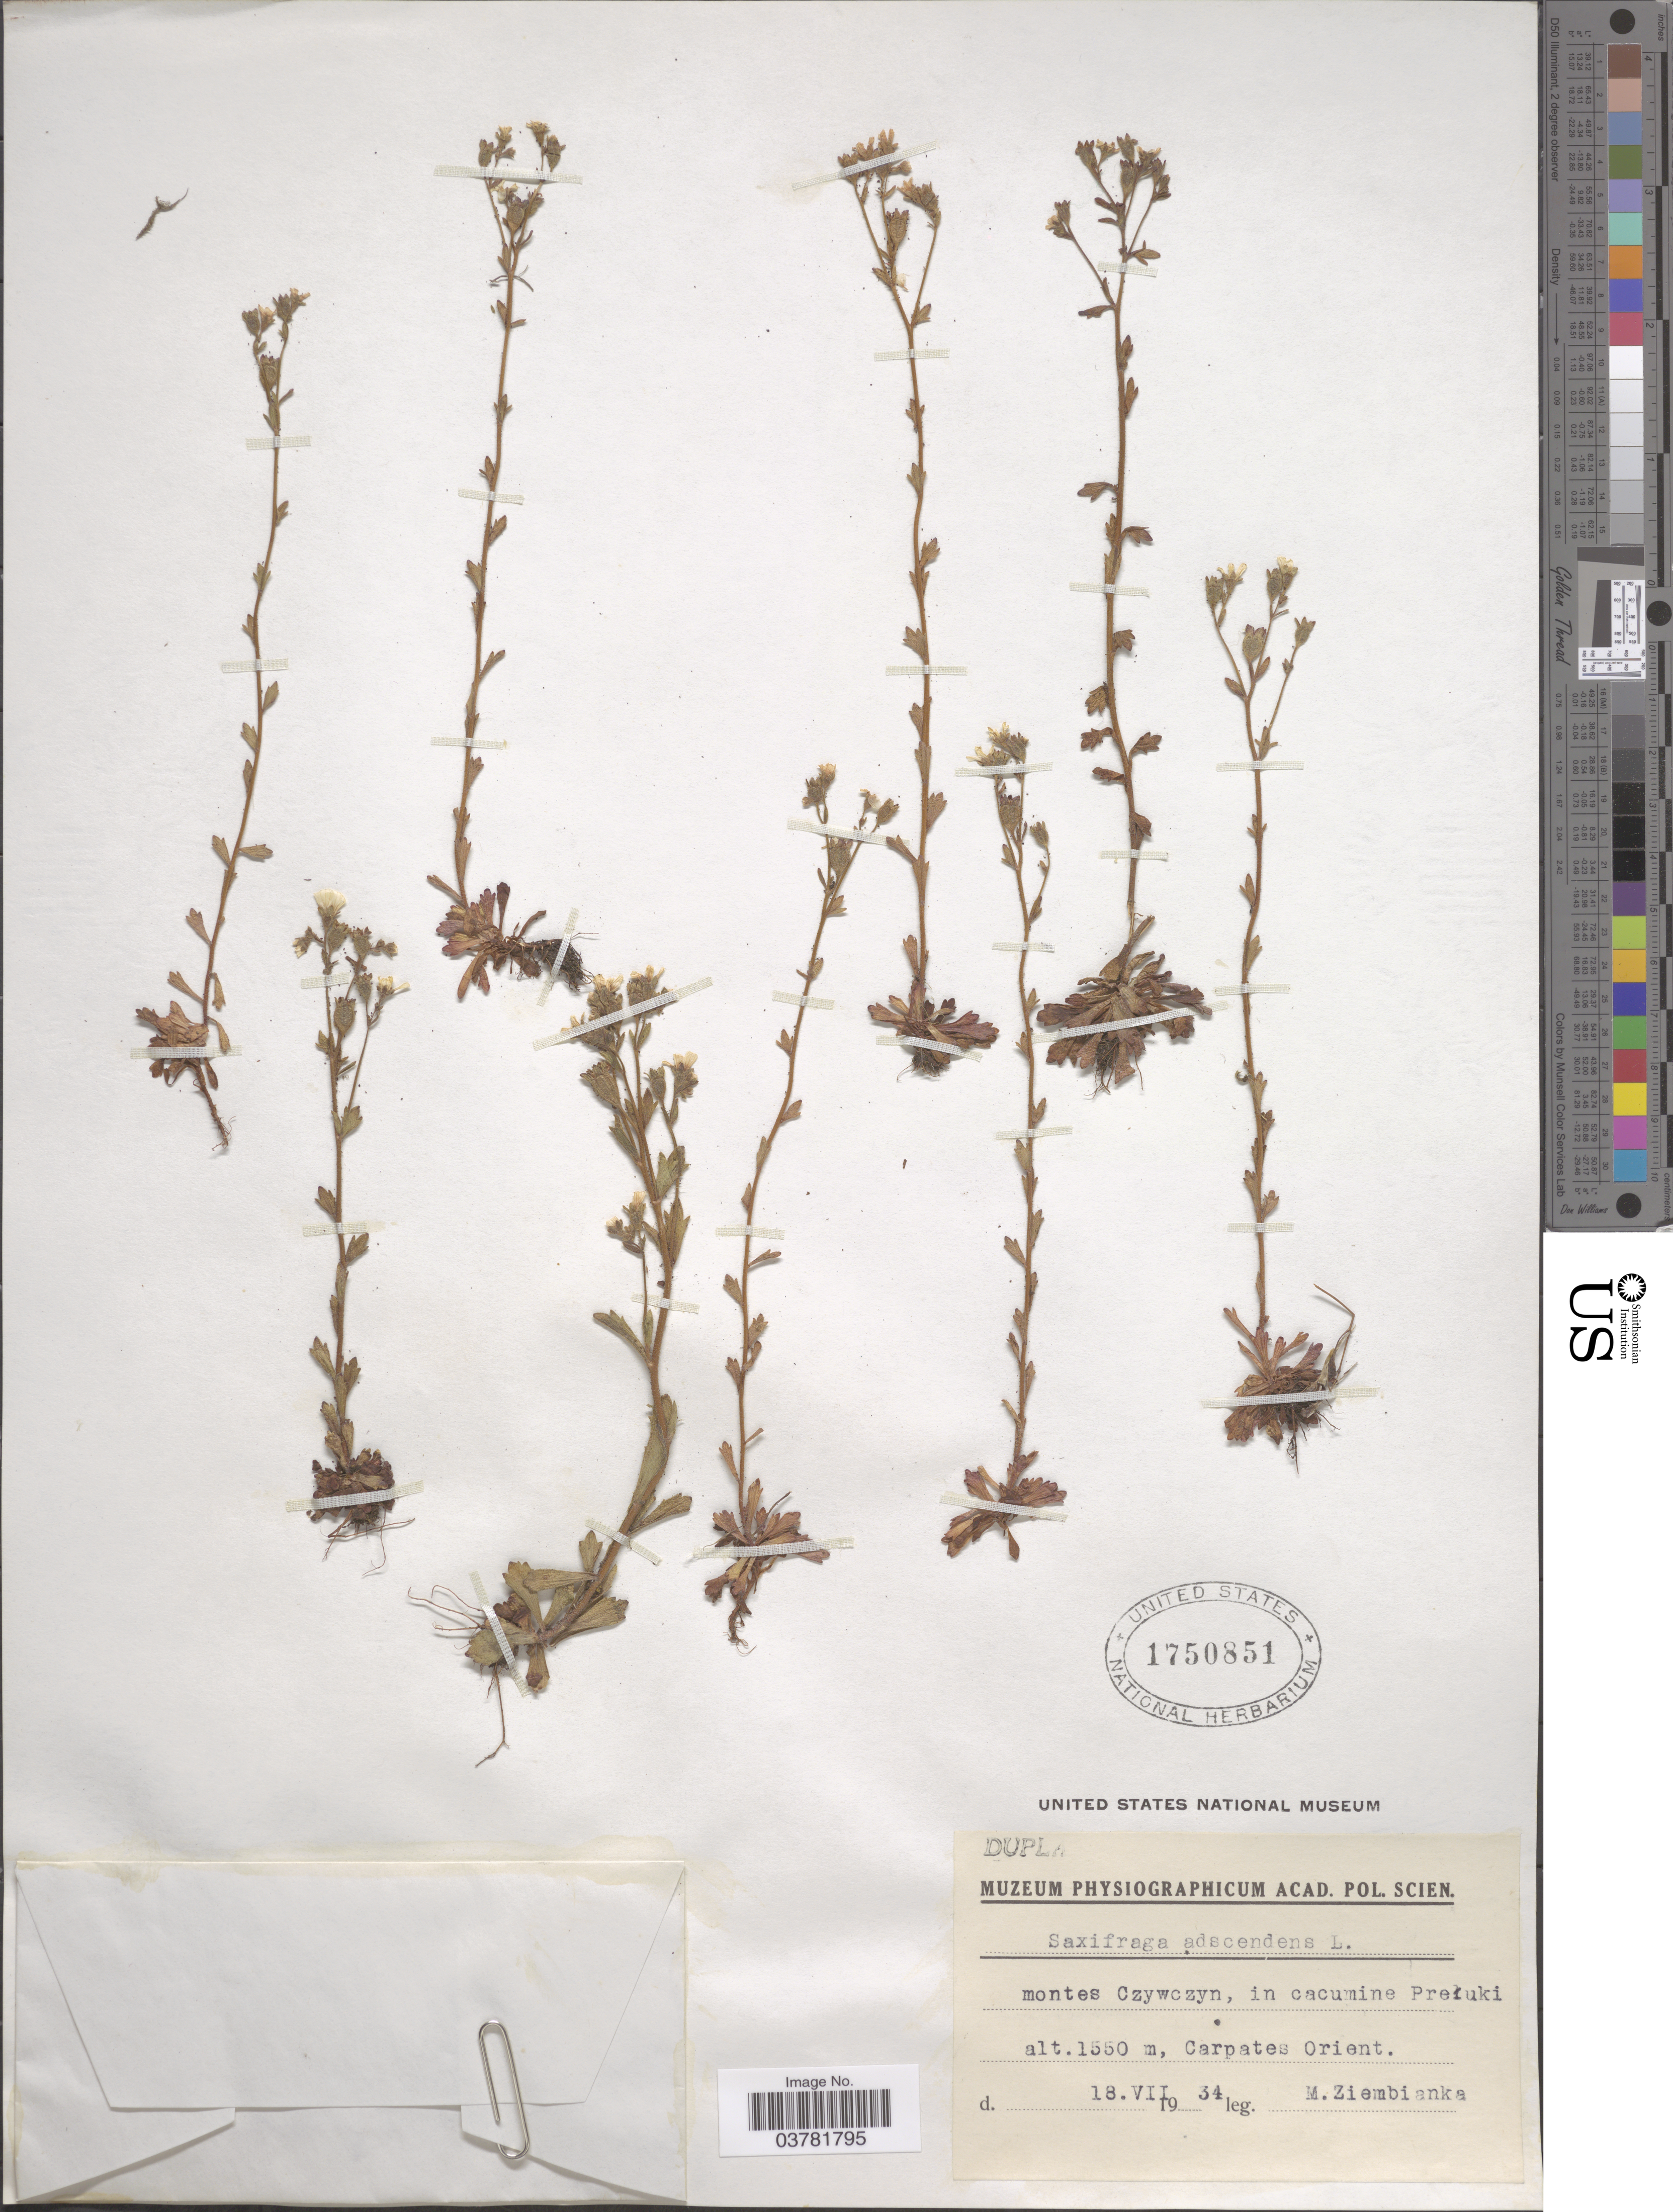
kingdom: Plantae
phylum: Tracheophyta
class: Magnoliopsida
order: Saxifragales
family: Saxifragaceae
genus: Saxifraga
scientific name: Saxifraga adscendens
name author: L.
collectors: M. Ziembianka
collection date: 1934-07-18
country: Greece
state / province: South Aegean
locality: Montes Czywczyn, in cacumine Prełuki. Carpates Orient.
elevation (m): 1550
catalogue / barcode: US 1750851